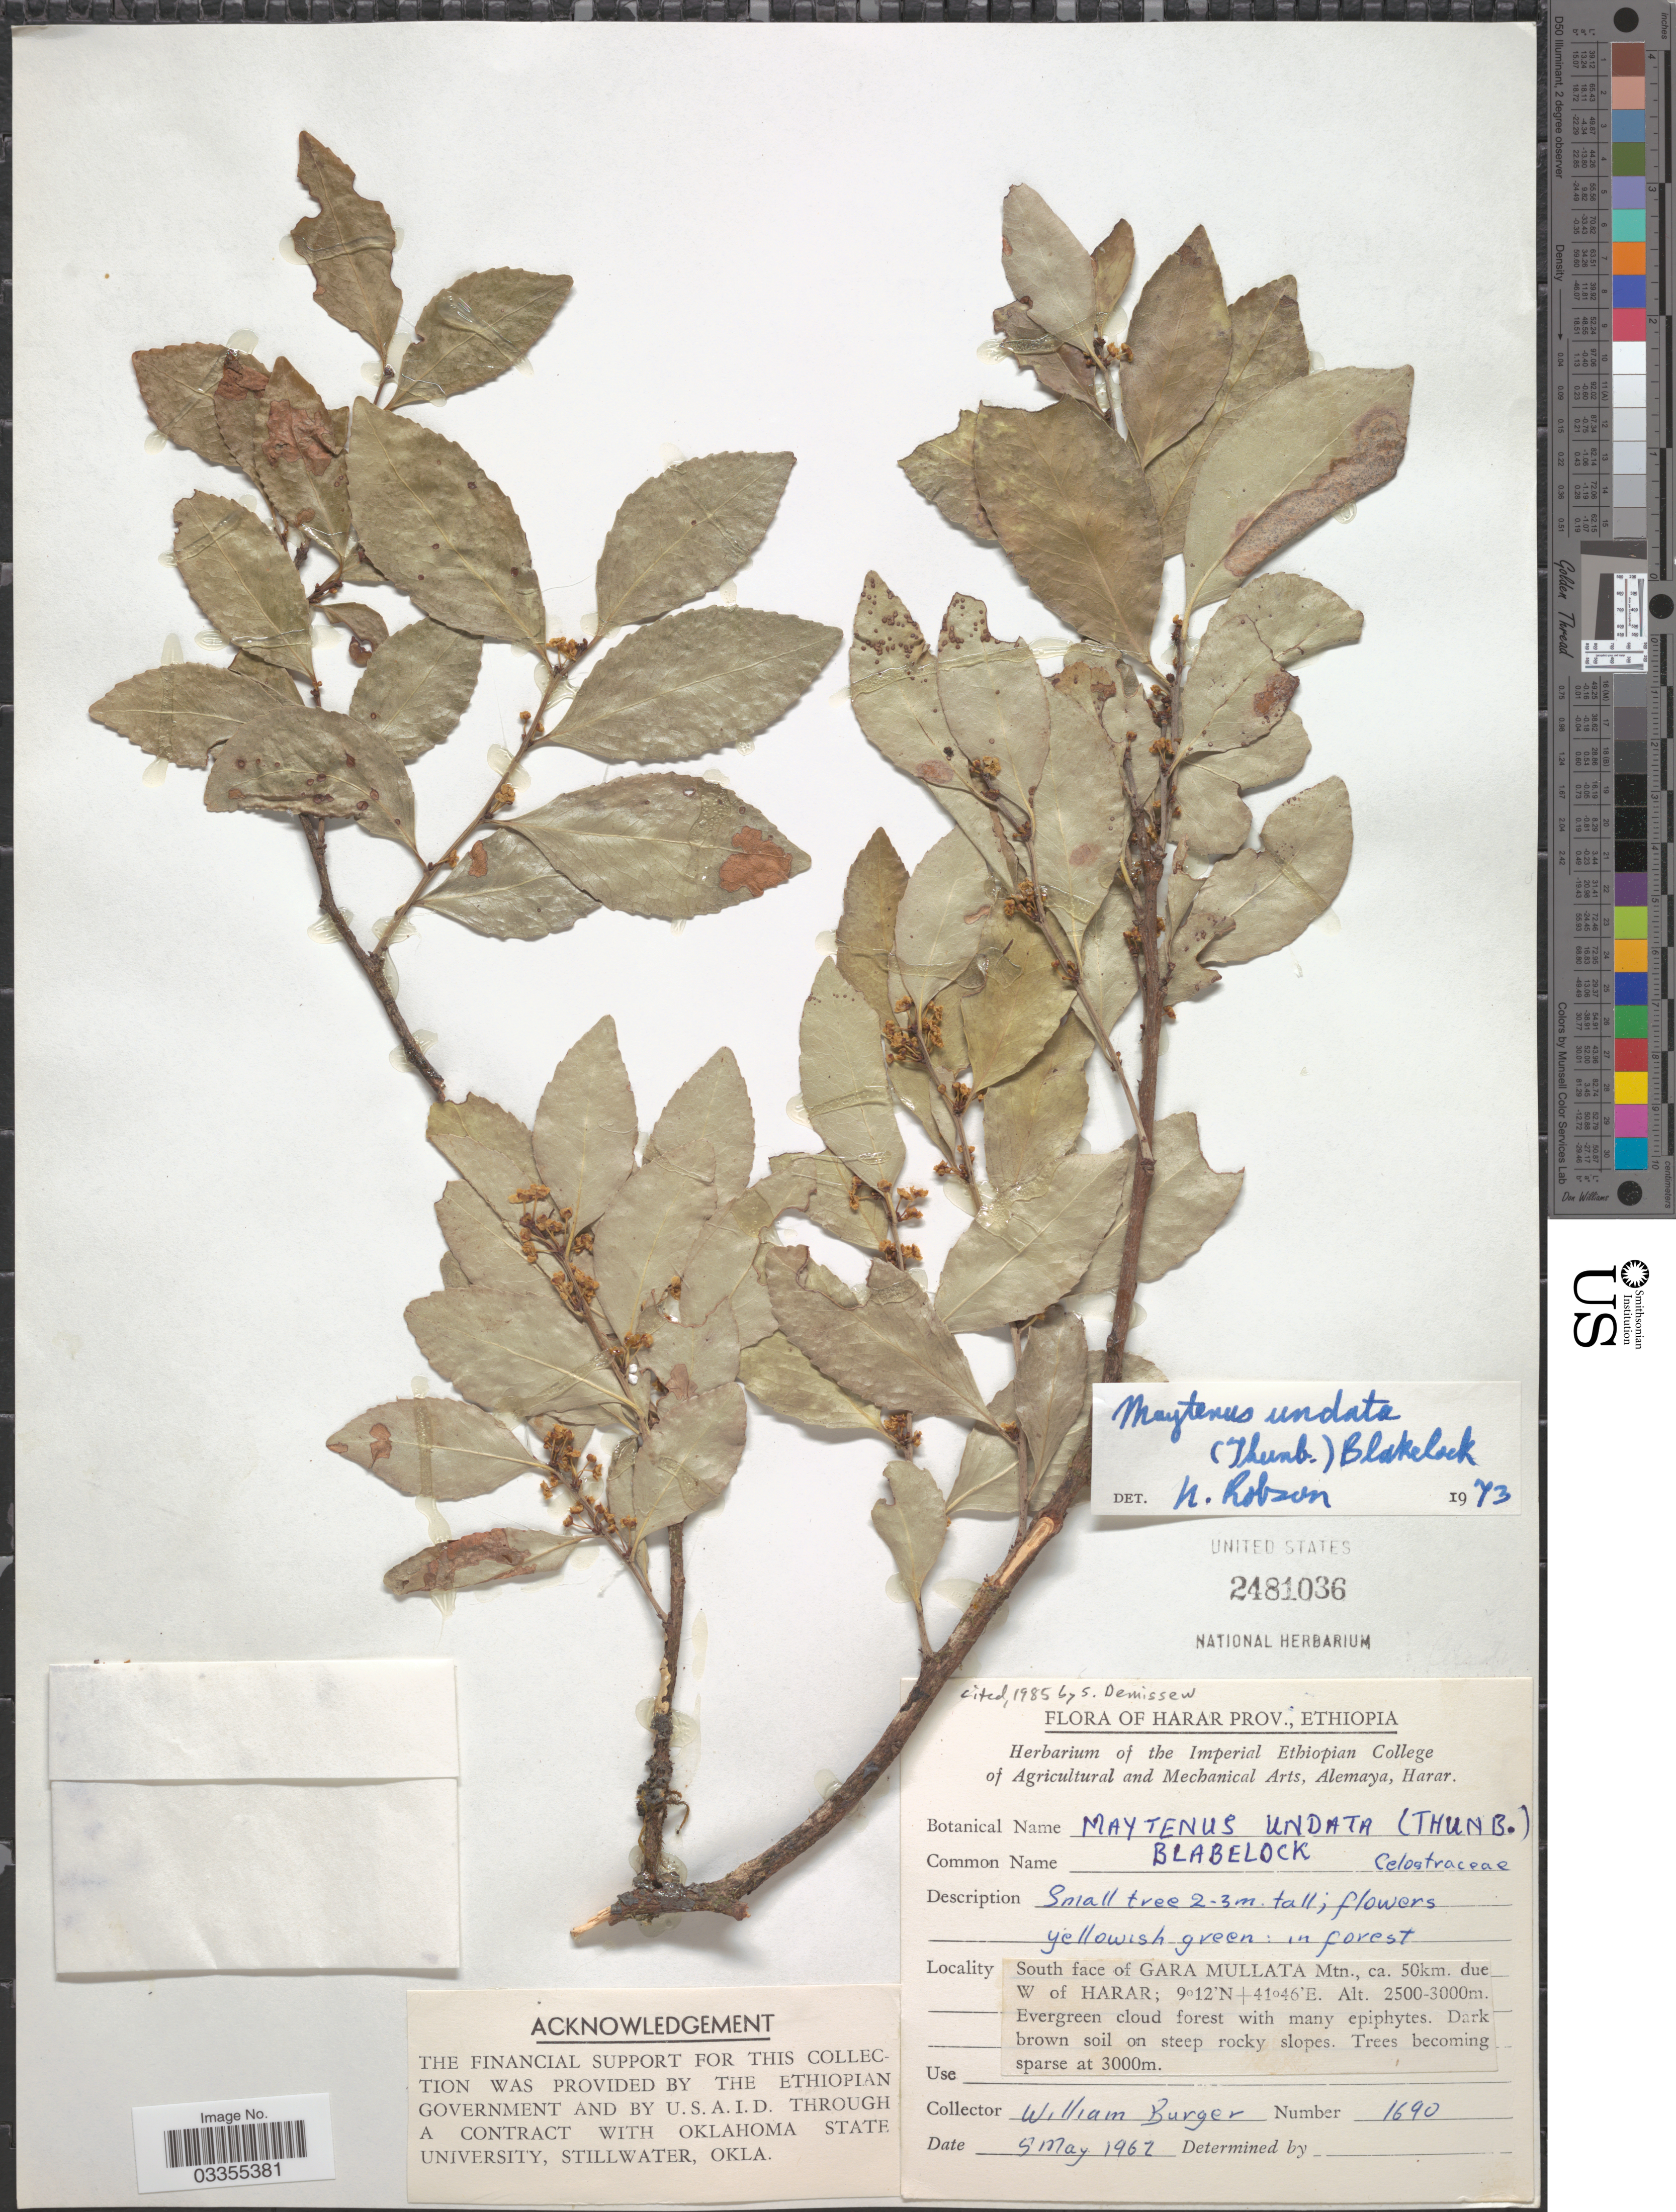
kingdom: Plantae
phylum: Tracheophyta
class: Magnoliopsida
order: Celastrales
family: Celastraceae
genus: Maytenus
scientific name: Maytenus undata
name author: (Thunb.) Blakelock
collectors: W. Burger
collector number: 1690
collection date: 1962-05-05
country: Ethiopia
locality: Harar Prov. South face of Gara Mullata Mtn., ca. 50km. due W of Harar.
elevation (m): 2500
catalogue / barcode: US 2481036